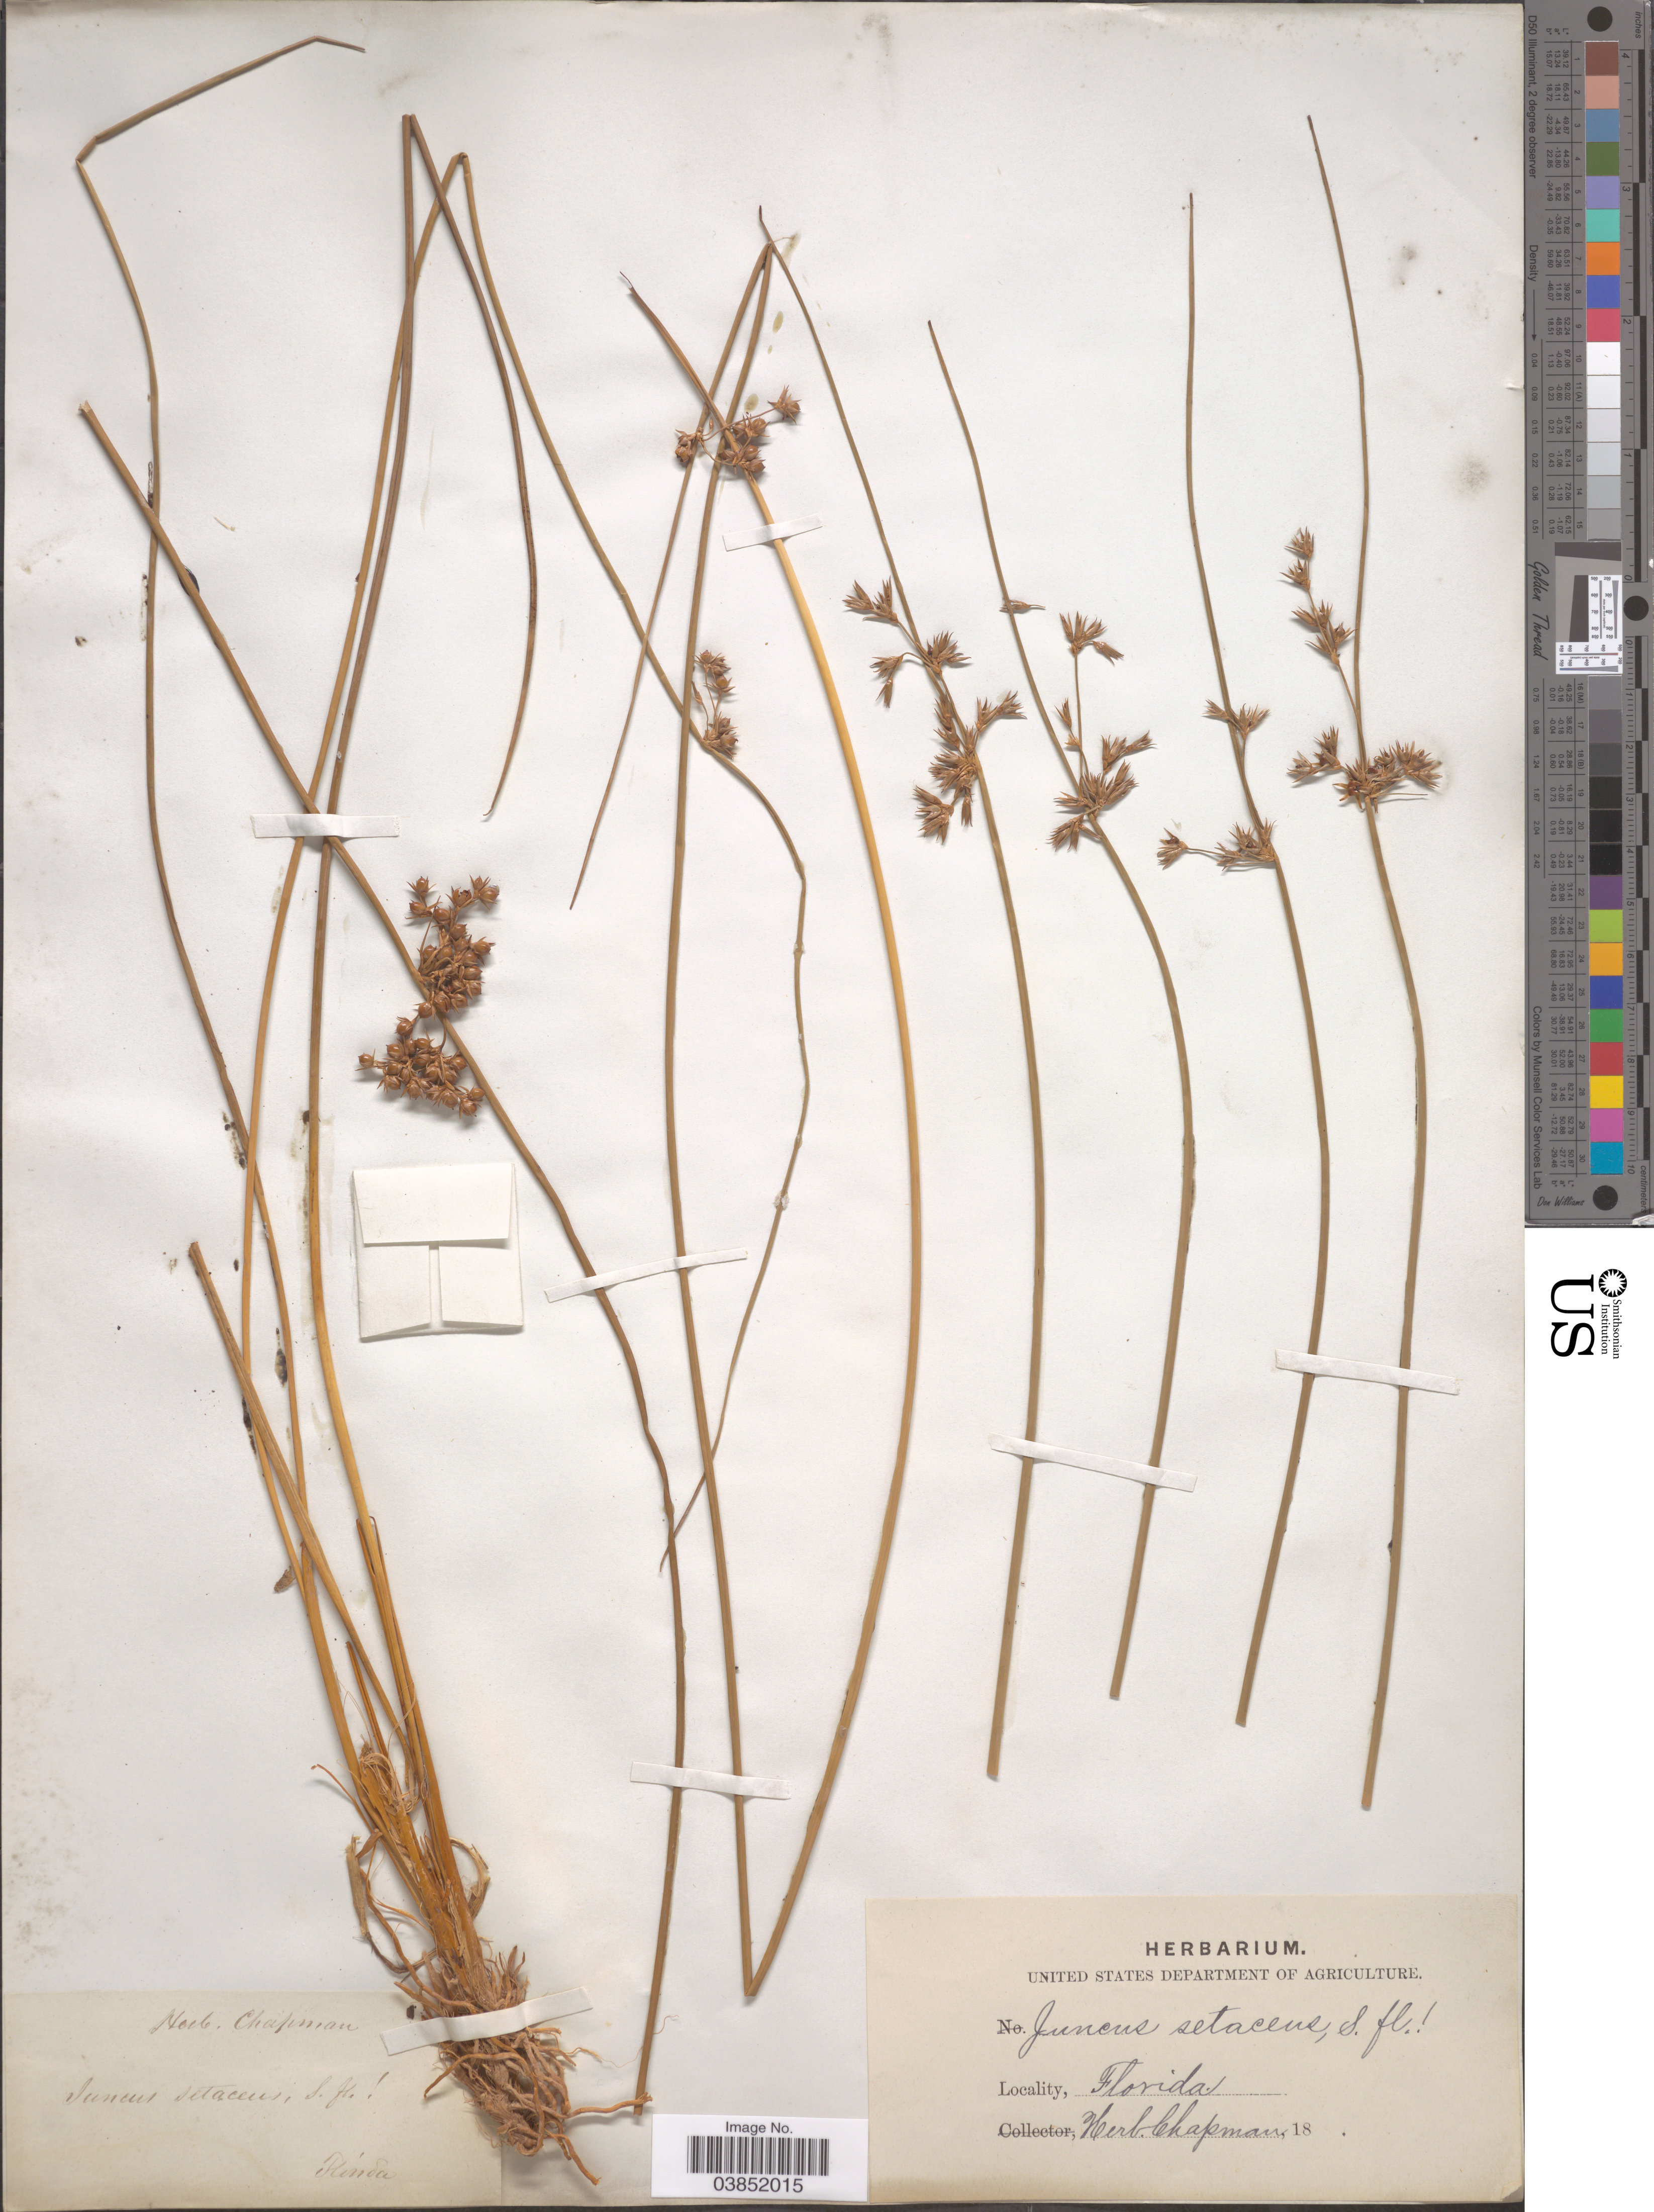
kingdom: Plantae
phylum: Tracheophyta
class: Liliopsida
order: Poales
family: Juncaceae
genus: Juncus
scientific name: Juncus coriaceus Mack.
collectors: ex herb. Chapman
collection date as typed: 18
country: United States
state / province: Florida